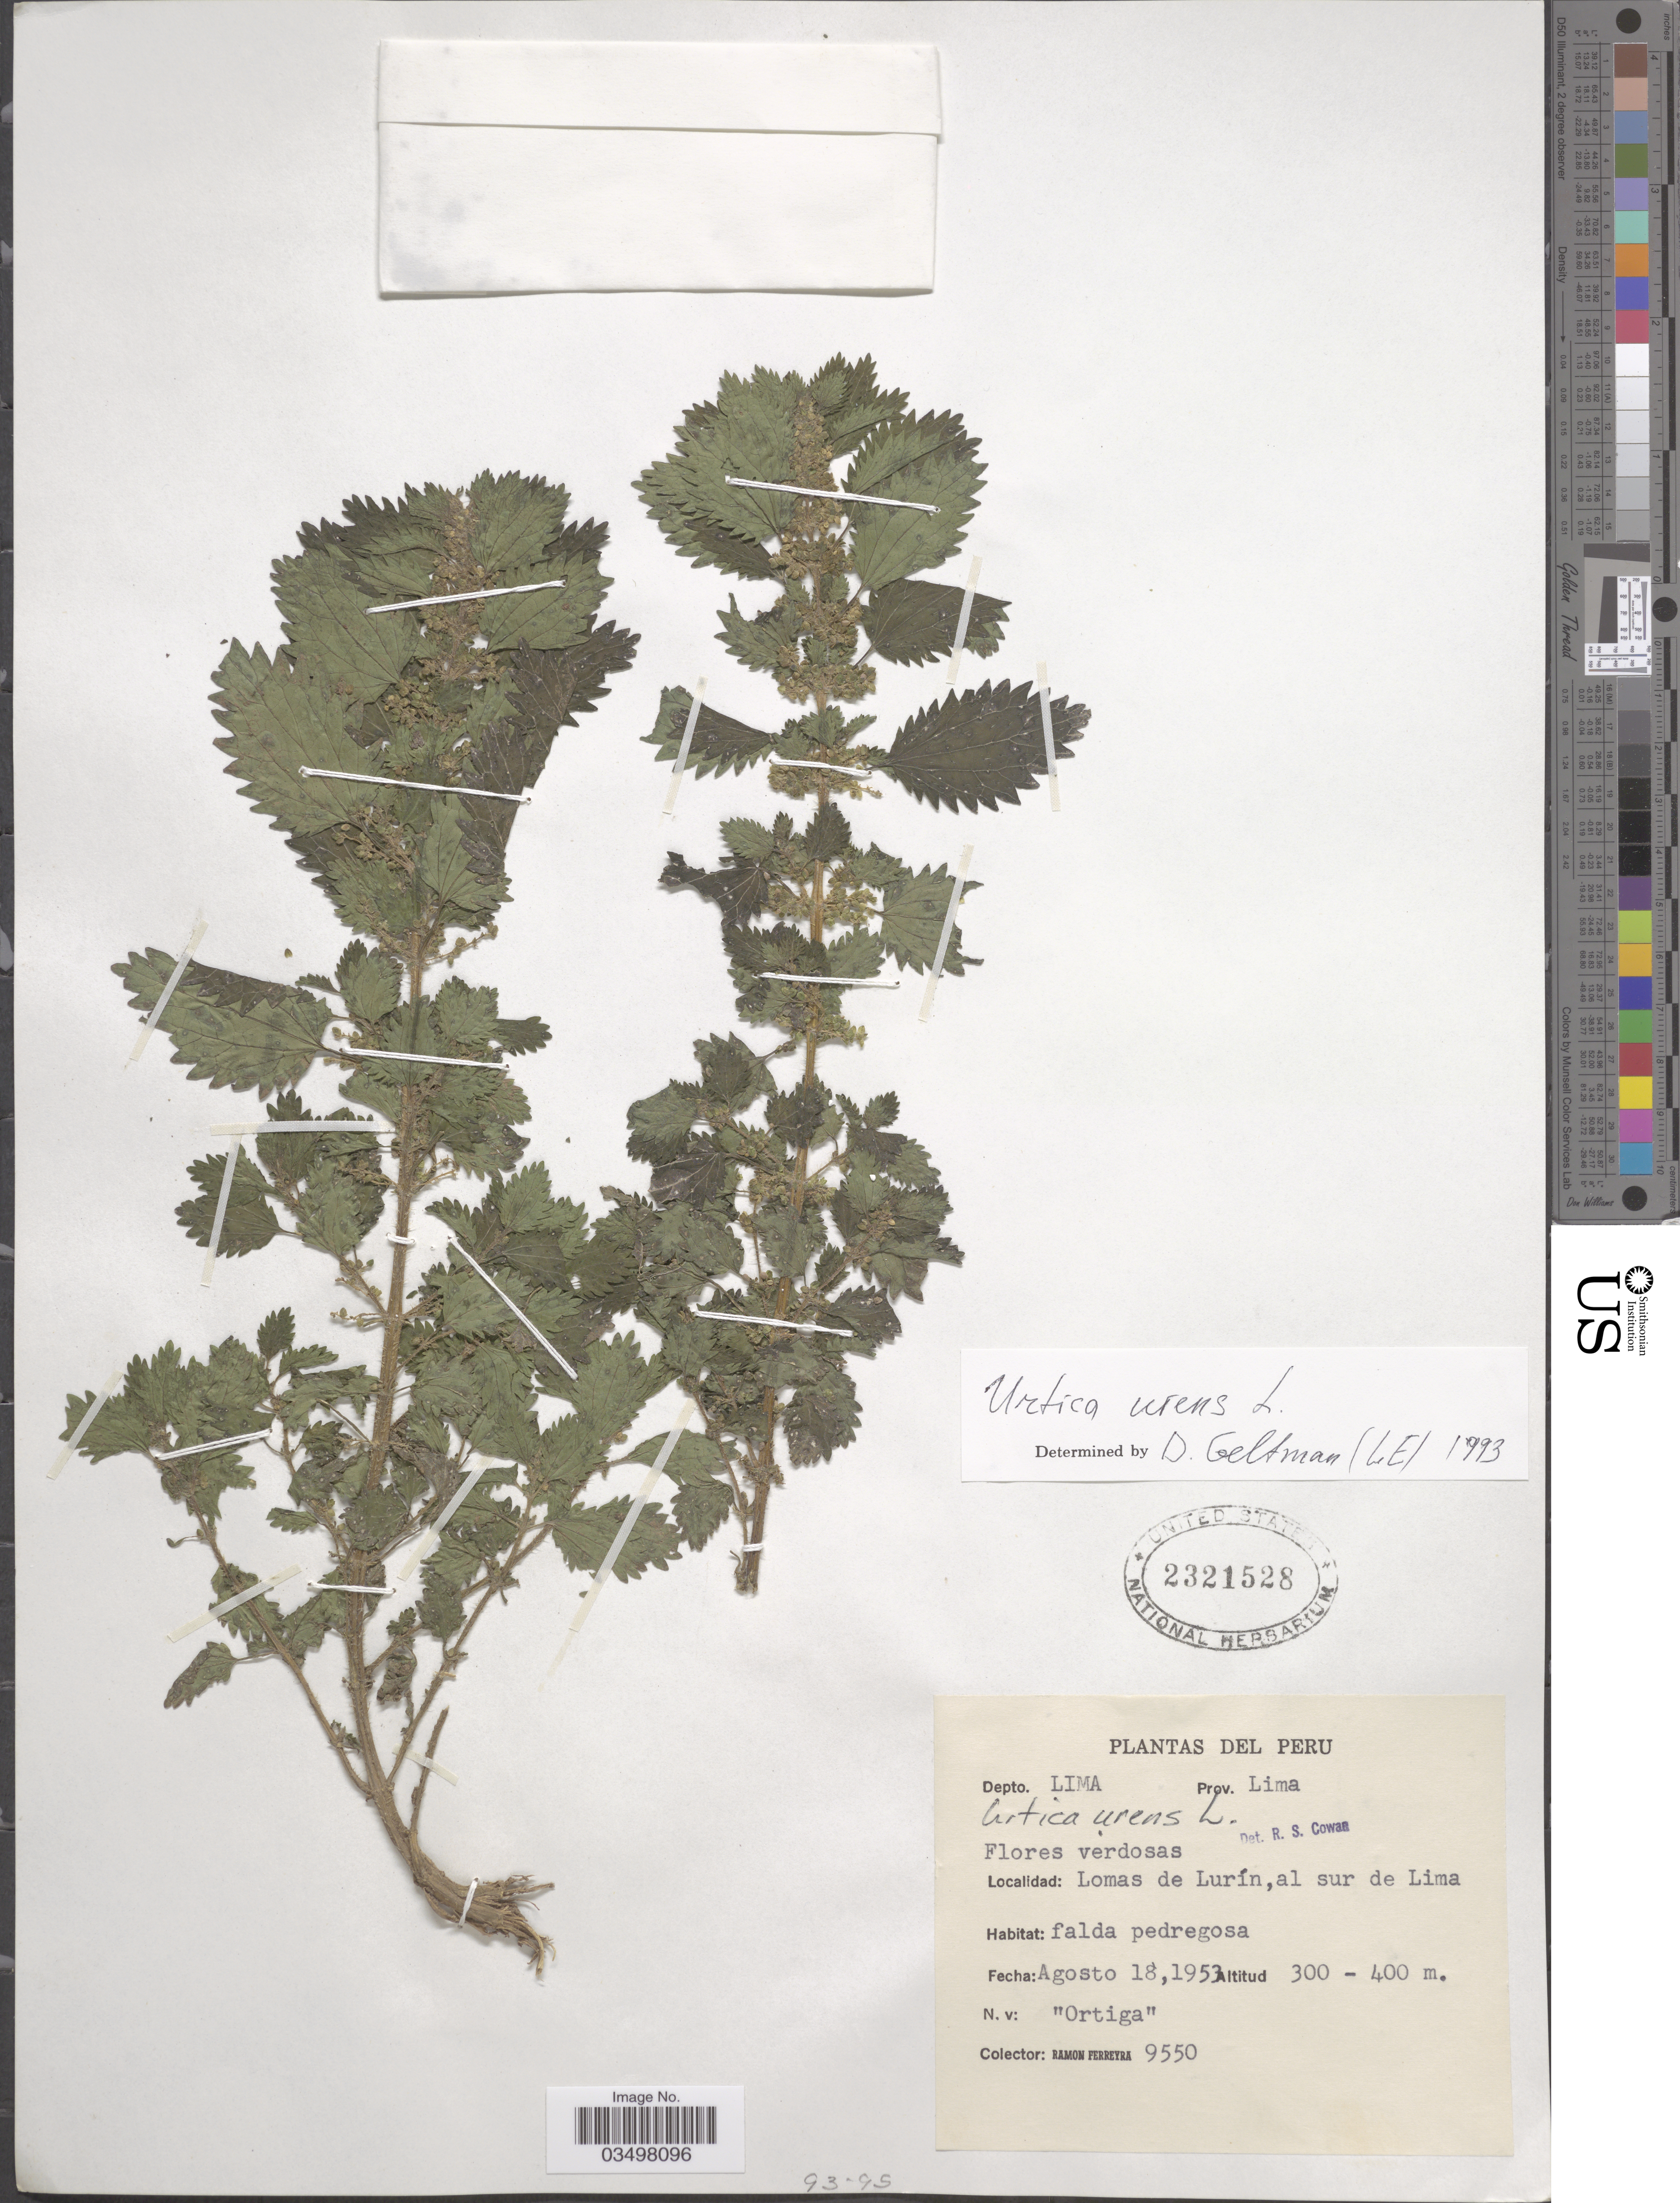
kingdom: Plantae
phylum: Tracheophyta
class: Magnoliopsida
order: Rosales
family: Urticaceae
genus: Urtica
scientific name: Urtica urens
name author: L.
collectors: R. A. Ferreyra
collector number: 9550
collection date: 1953-08-18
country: Peru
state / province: Lima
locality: Depto. Lima, Prov. Lima. Lomas de Lurín, al sur de Lima.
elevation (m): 300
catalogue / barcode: US 2321528